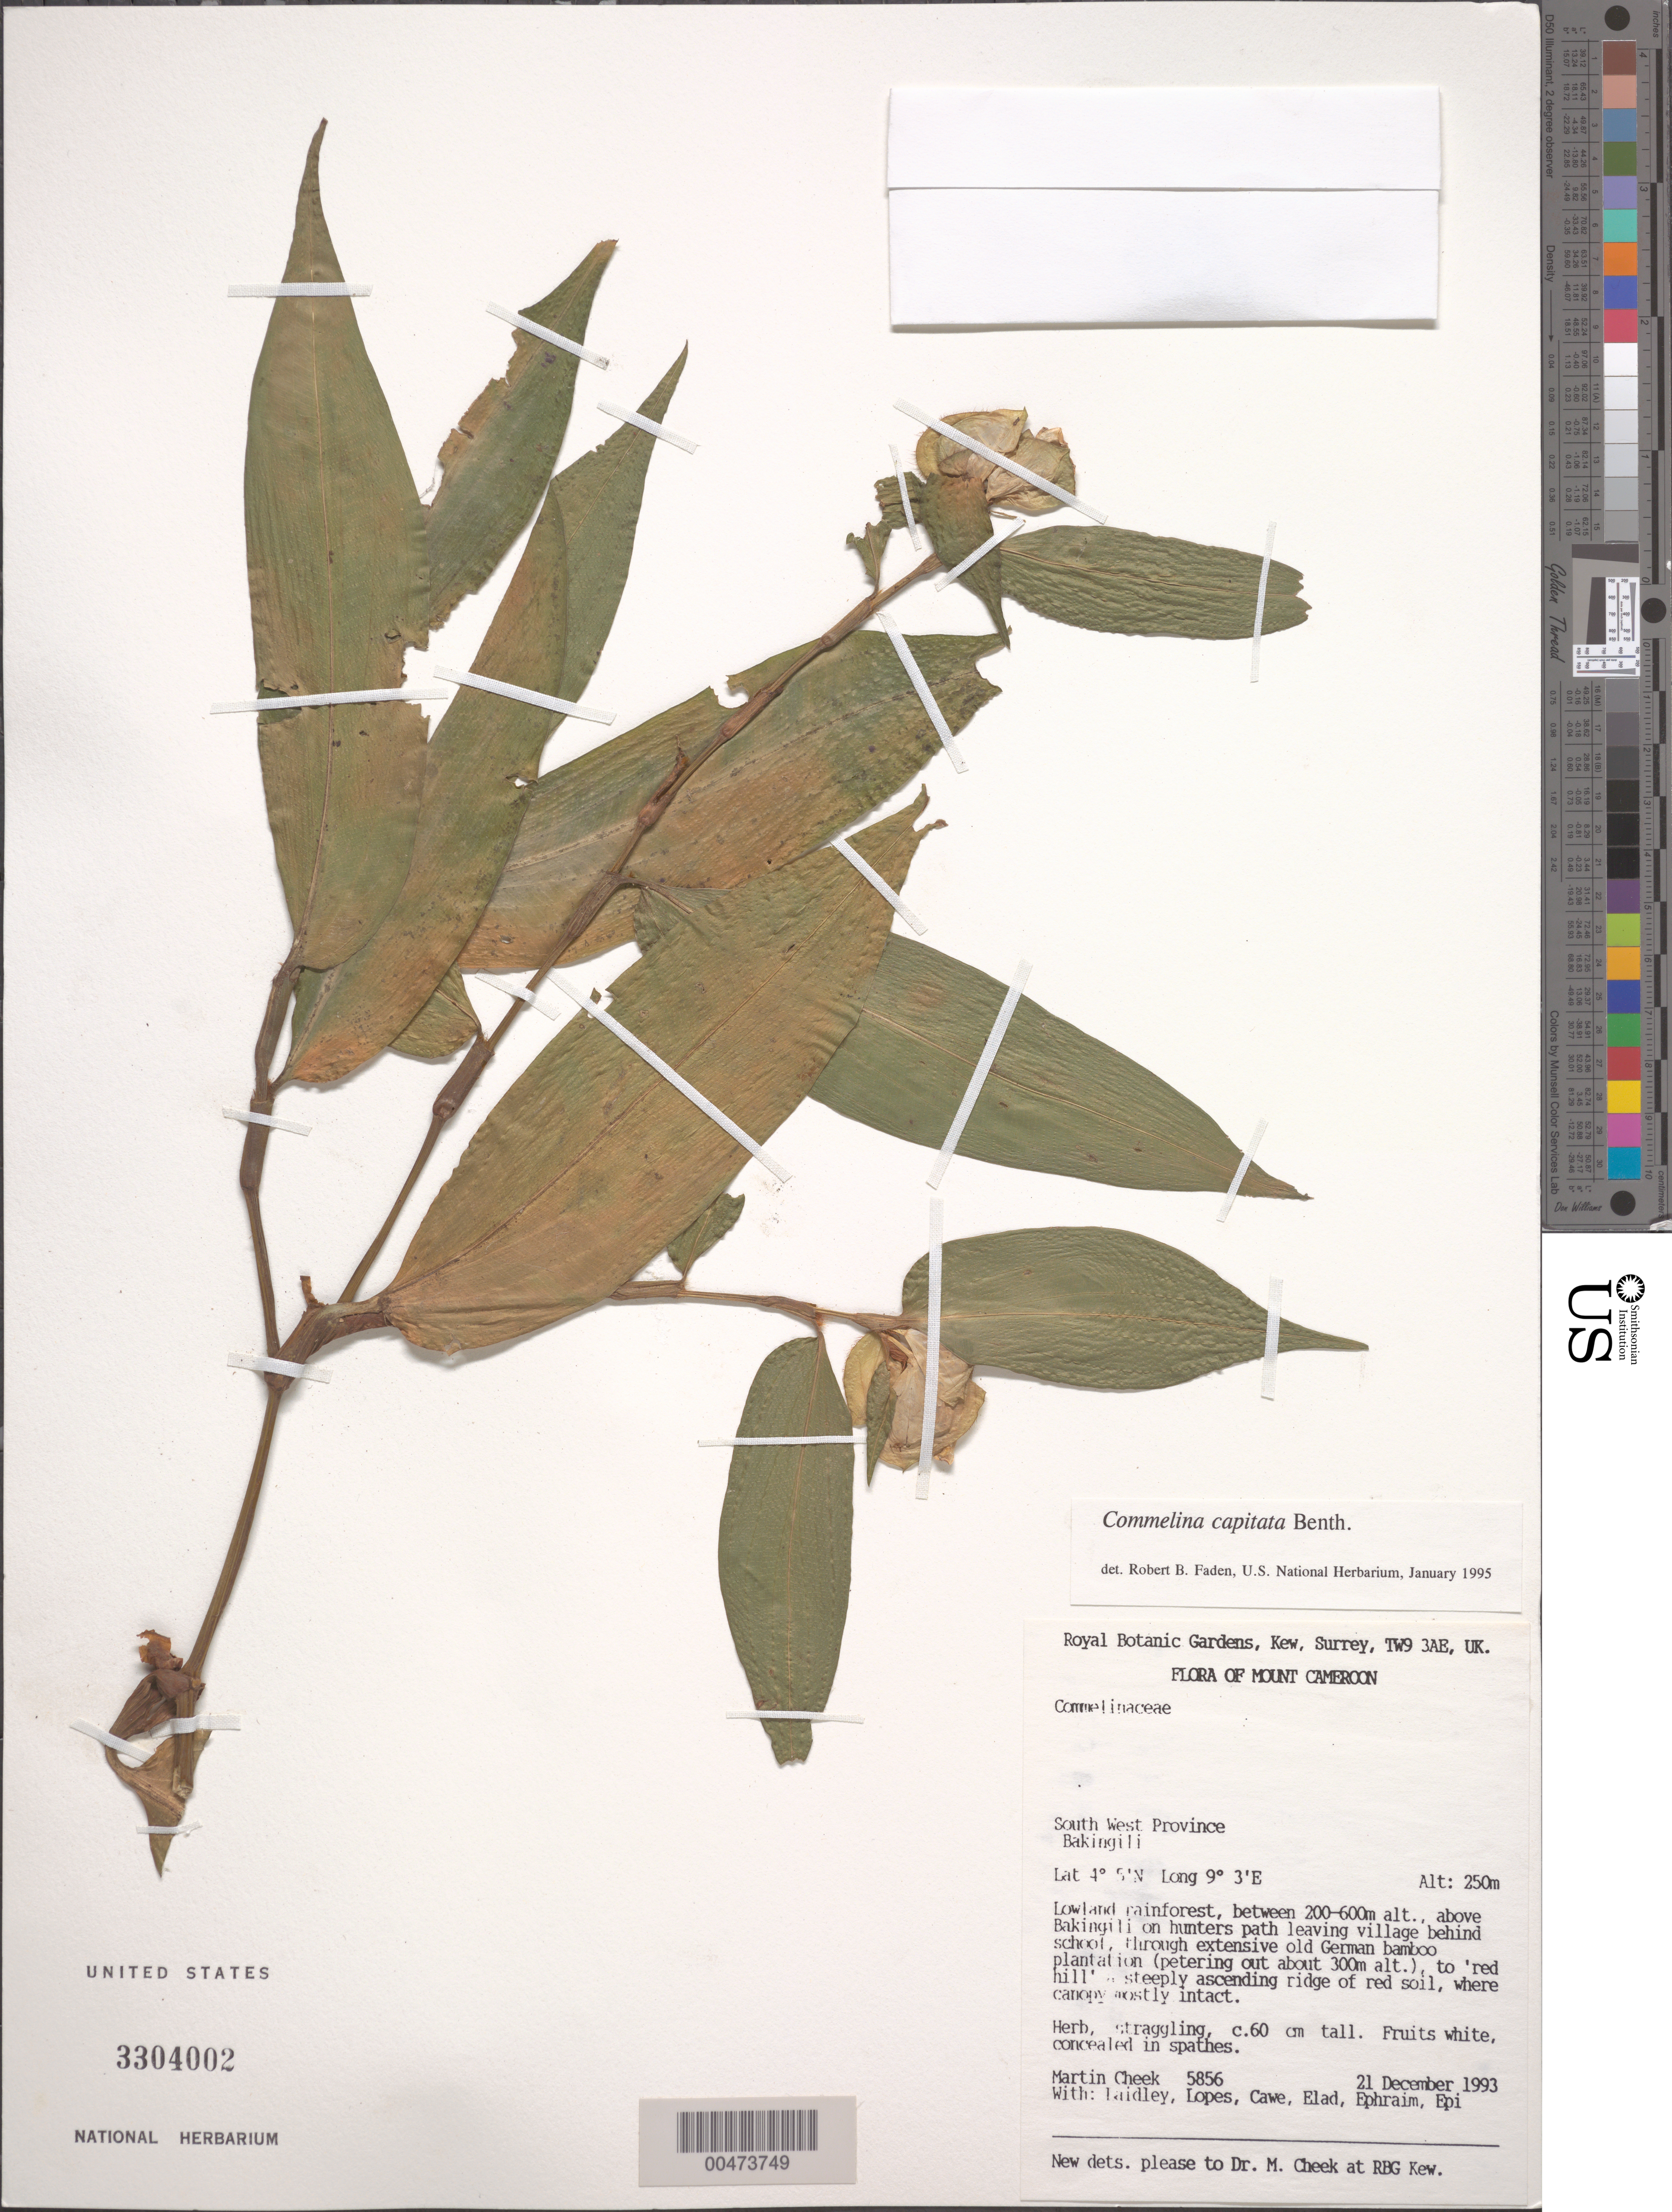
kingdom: Plantae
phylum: Tracheophyta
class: Liliopsida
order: Commelinales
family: Commelinaceae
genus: Commelina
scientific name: Commelina capitata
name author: Benth.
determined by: Faden, Robert B., (US), Smithsonian Institution - National Museum of Natural History (UNITED STATES)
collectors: M. Cheek, -. Laidley, -. Lopes, -. Cawe, -. Elad, -. Ephraim & -. Epi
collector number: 5856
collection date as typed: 21 Dec 1993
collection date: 1993-12-21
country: Cameroon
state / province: Sud-Ouest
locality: Bakingili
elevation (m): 250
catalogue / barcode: US 3304002